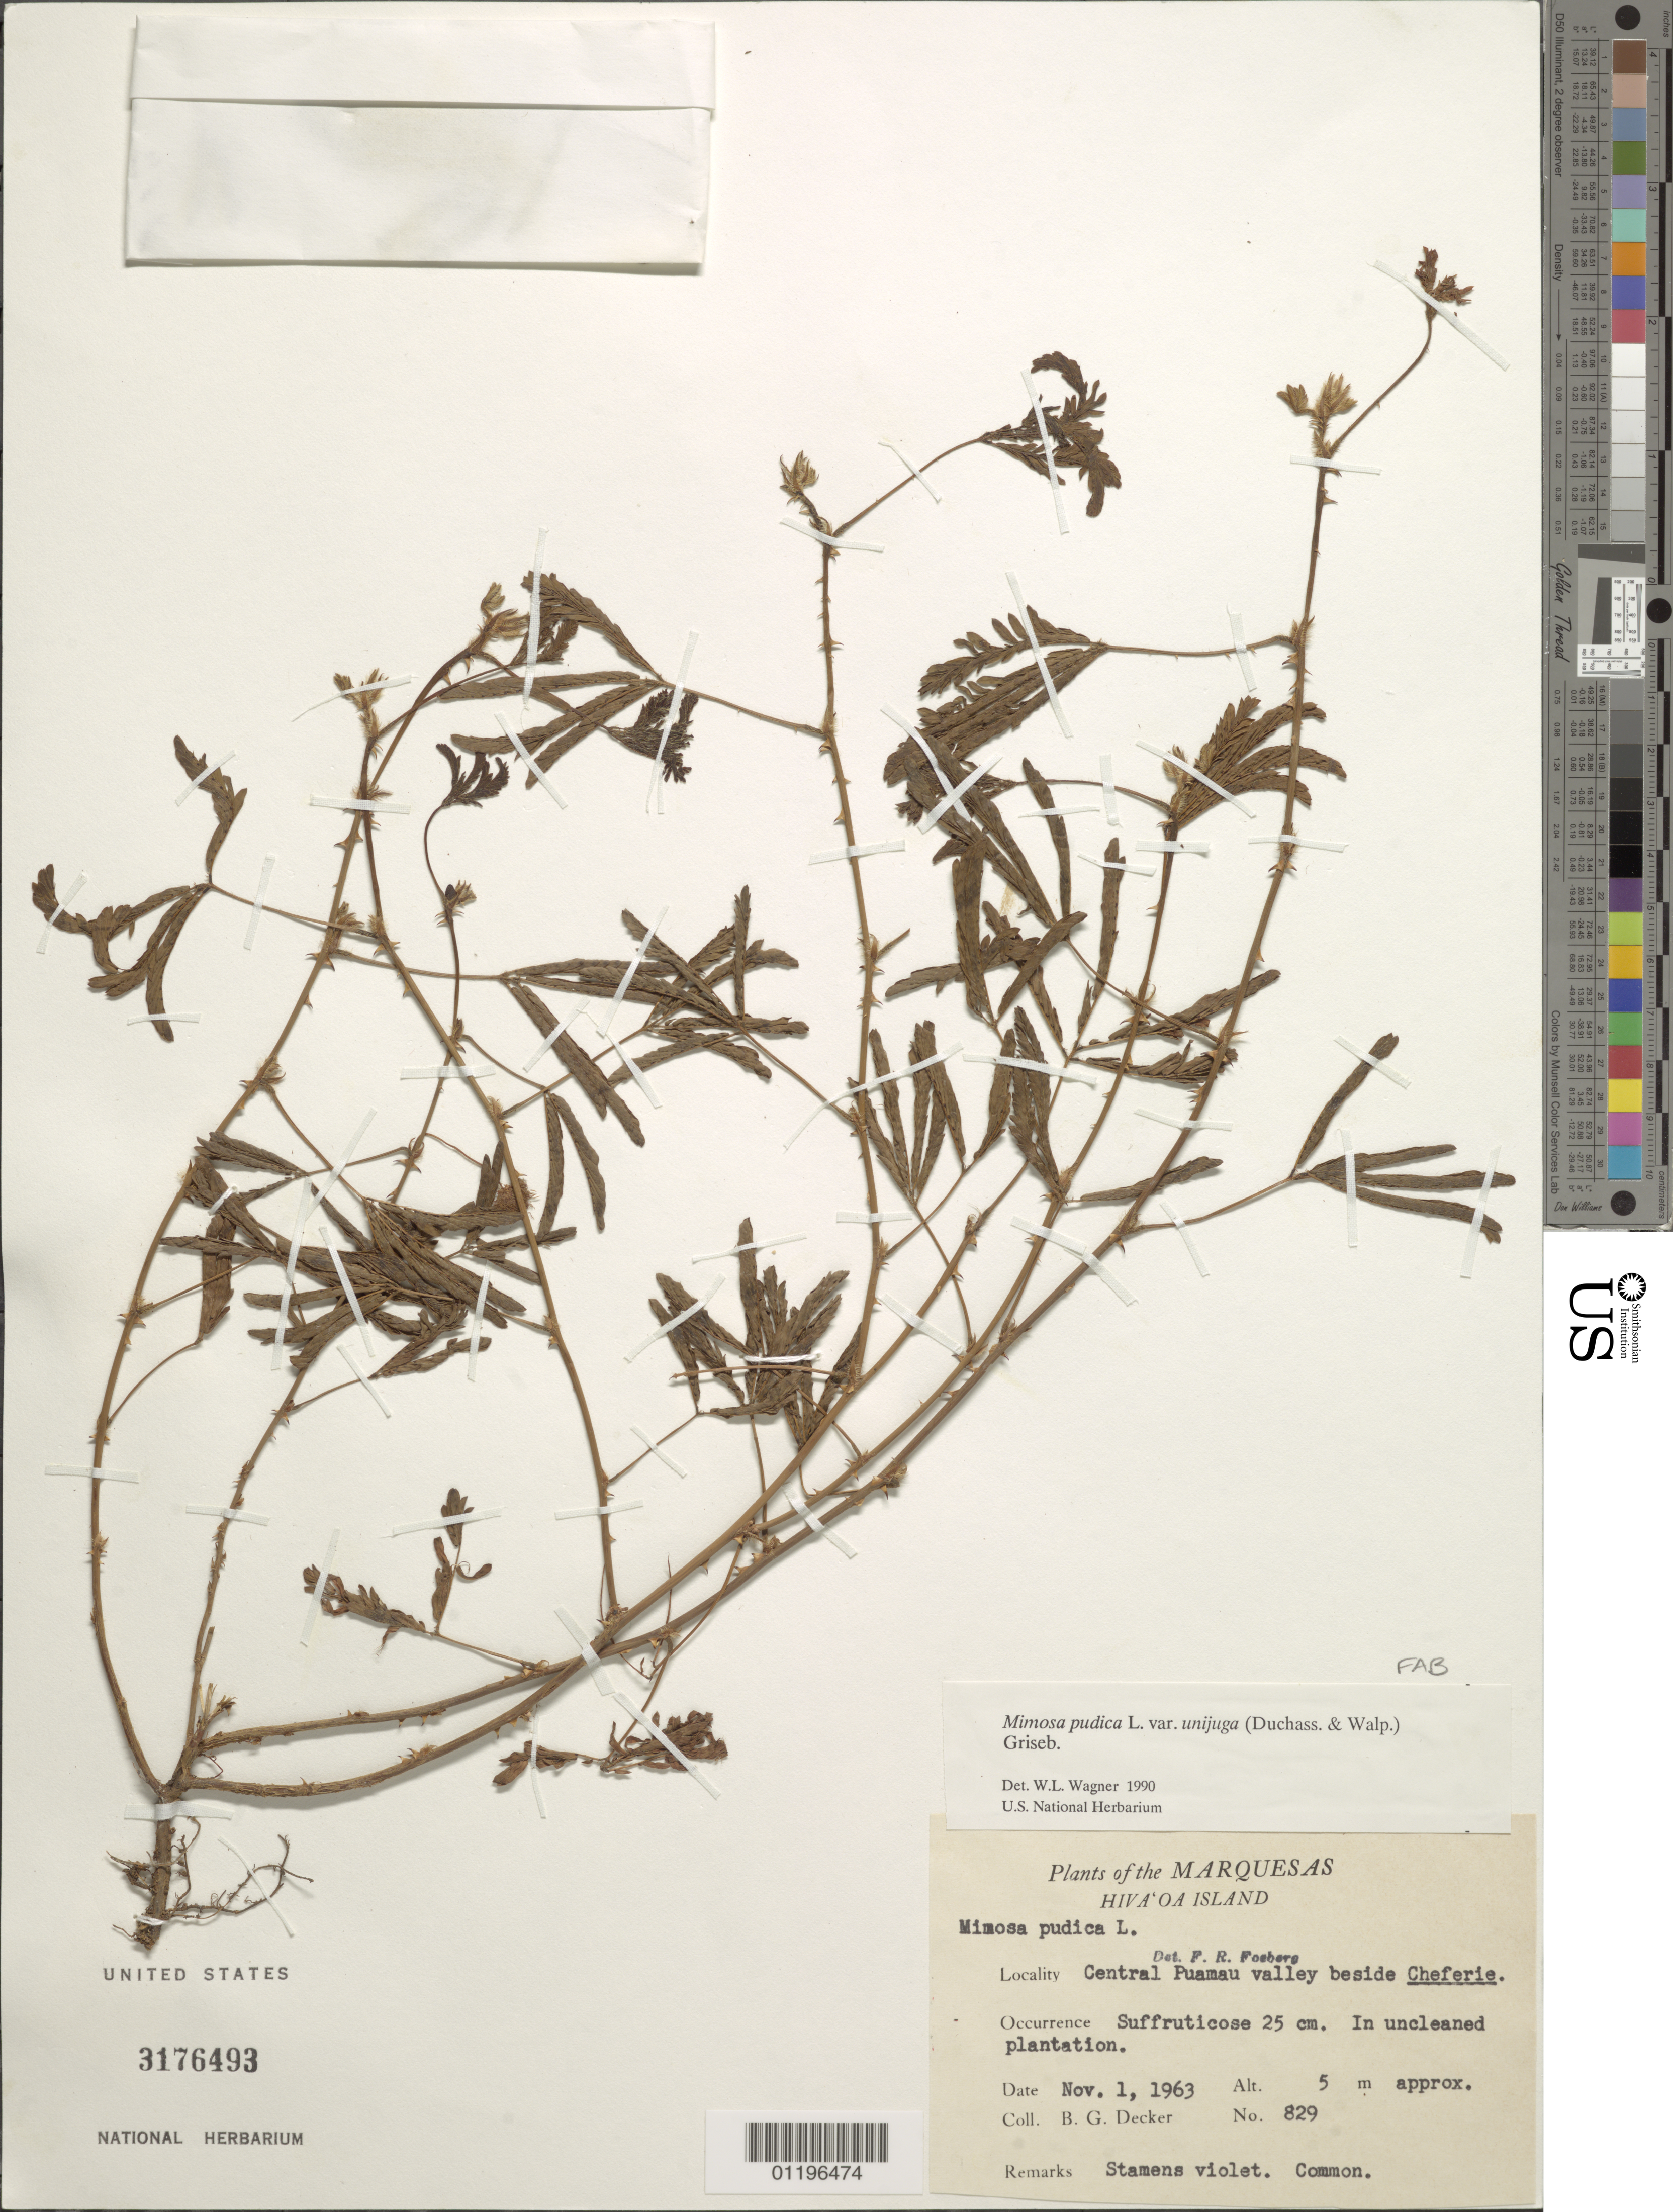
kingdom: Plantae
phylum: Tracheophyta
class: Magnoliopsida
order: Fabales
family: Fabaceae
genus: Mimosa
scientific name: Mimosa pudica var. unijuga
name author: (Walp. & Duchass.) Griseb.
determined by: Wagner, W. L., (BOT), Smithsonian Institution - National Museum of Natural History (UNITED STATES)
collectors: B. G. Decker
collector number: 829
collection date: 1963-11-01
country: French Polynesia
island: Hiva Oa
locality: central Puamau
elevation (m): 5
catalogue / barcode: US 3176493